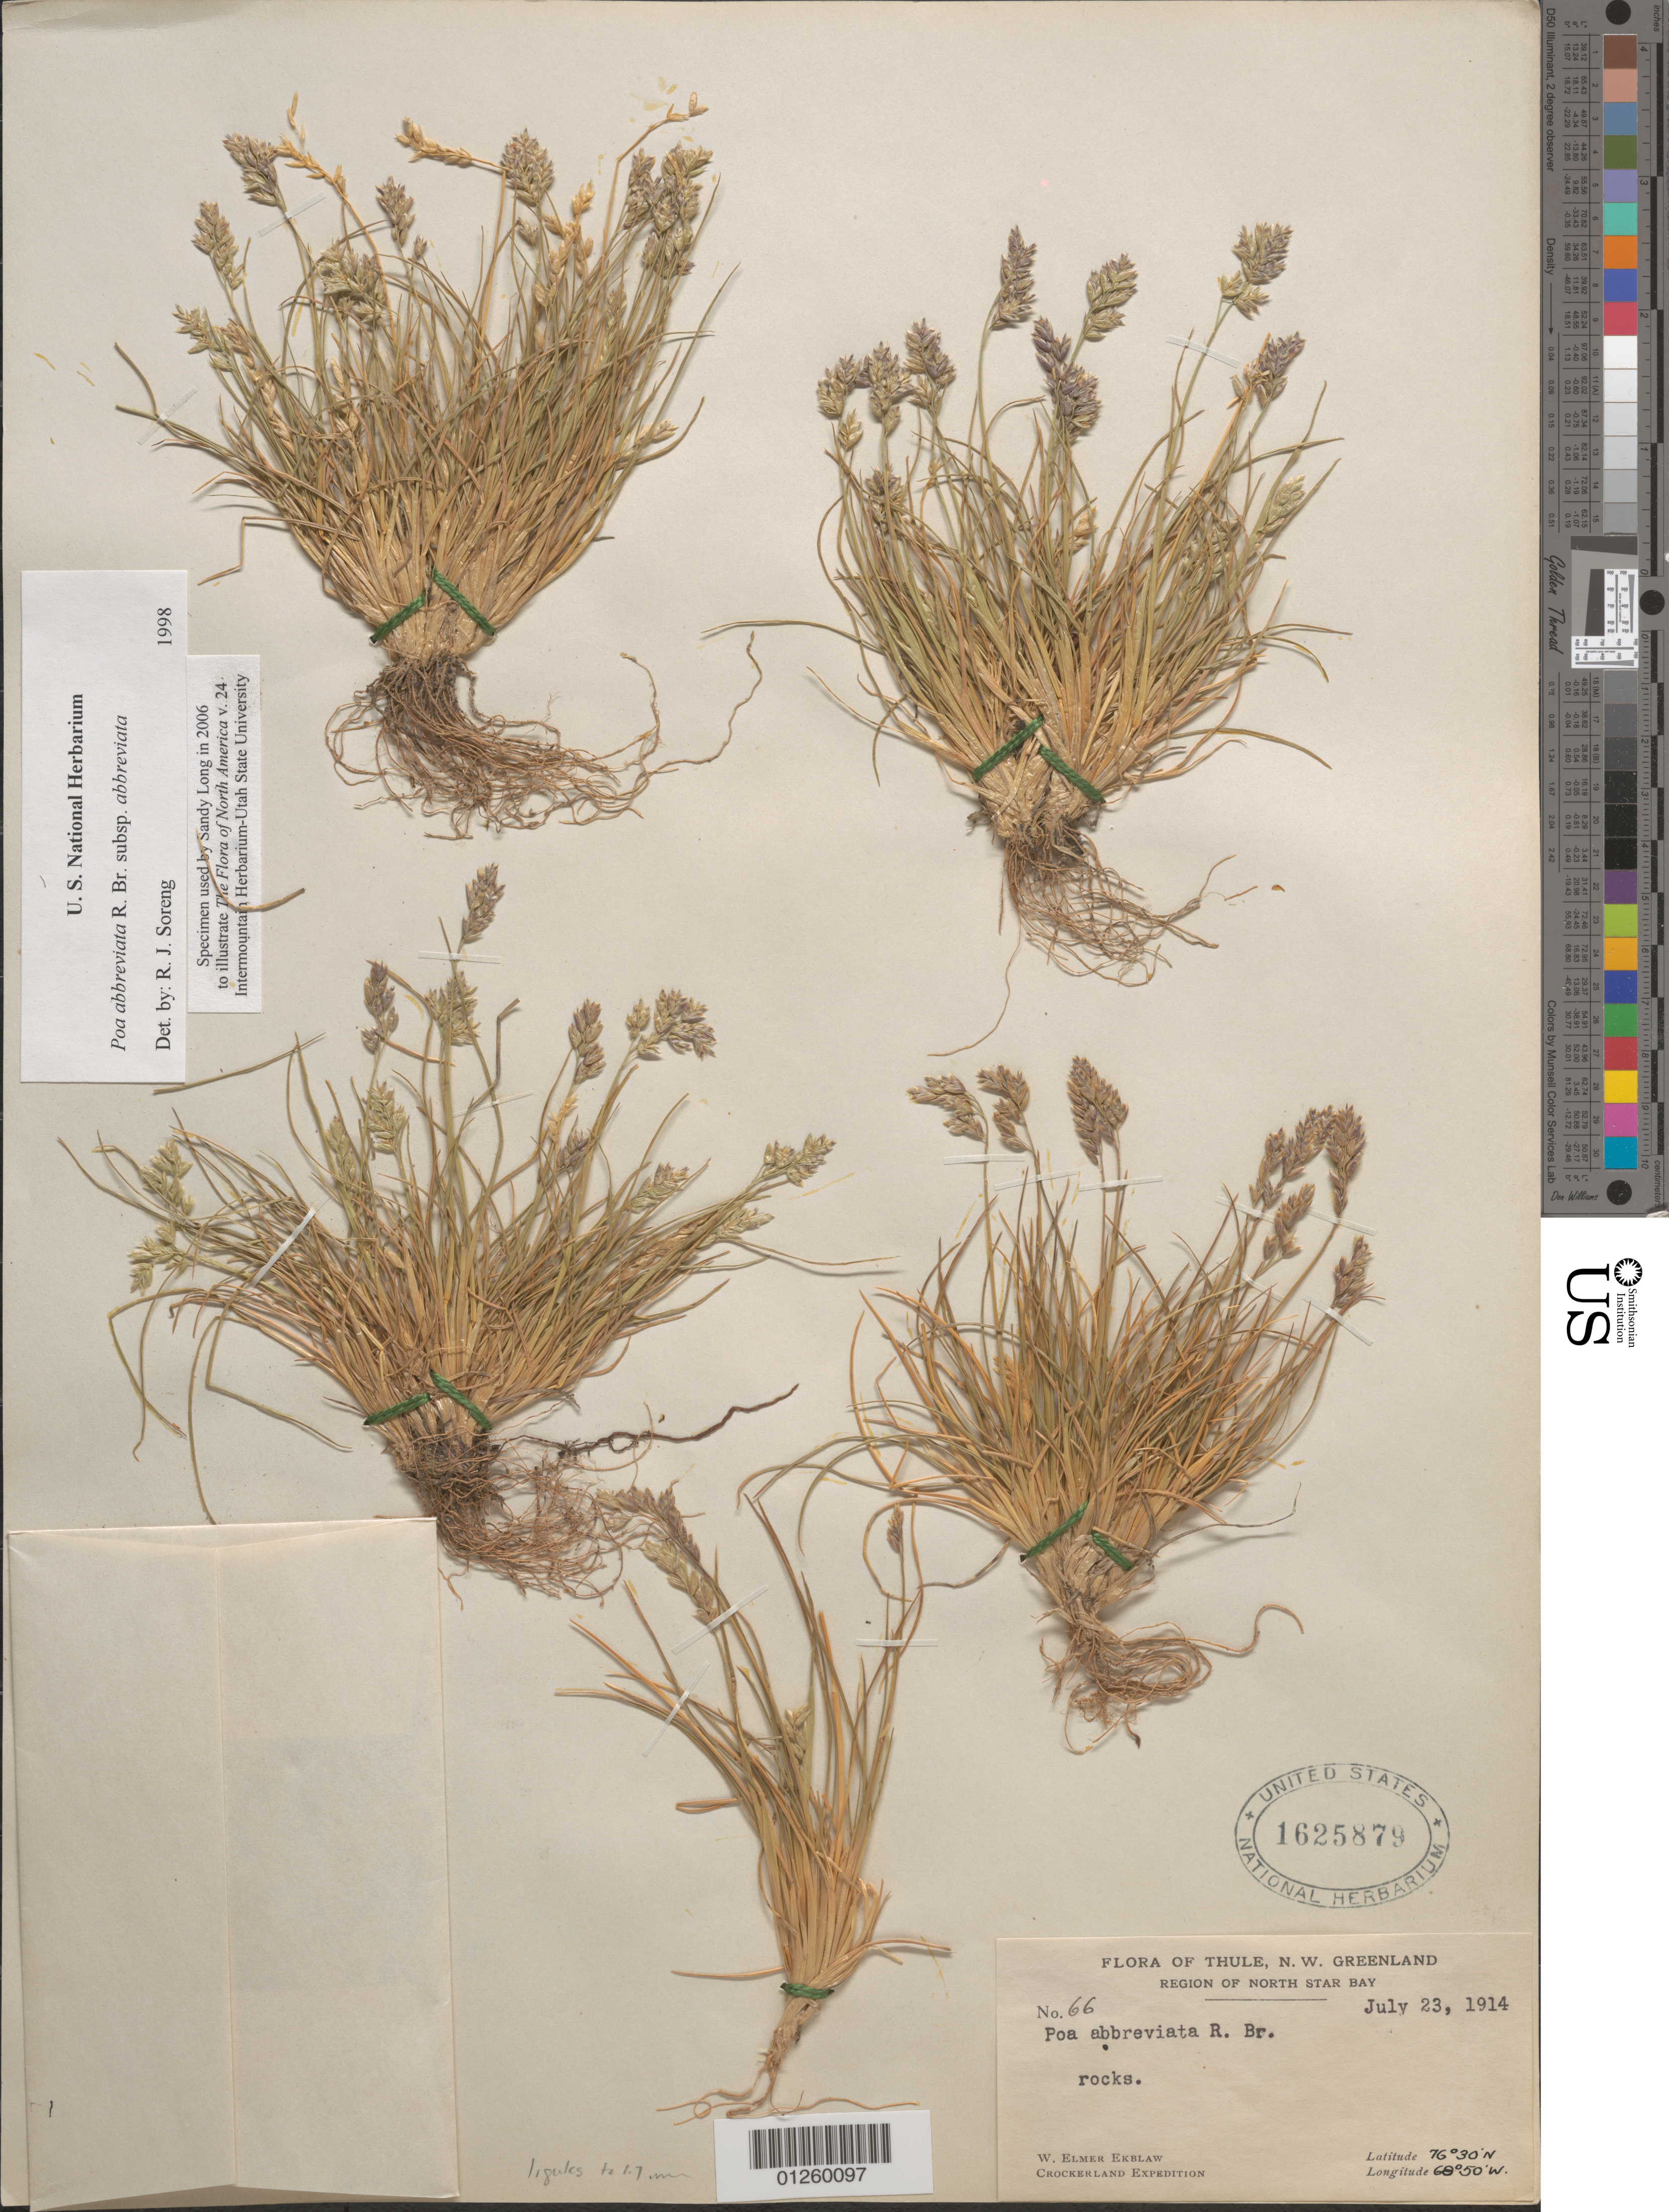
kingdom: Plantae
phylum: Tracheophyta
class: Liliopsida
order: Poales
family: Poaceae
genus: Poa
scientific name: Poa abbreviata subsp. abbreviata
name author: R. Br.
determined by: Soreng, Robert J., Research Associate (BOT), Smithsonian Institution - National Museum of Natural History (UNITED STATES)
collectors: W. Ekblaw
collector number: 66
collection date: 1914-07-23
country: Greenland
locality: N. W. Greenland, Region of North Star Bay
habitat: Rocks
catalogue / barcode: US 1625879